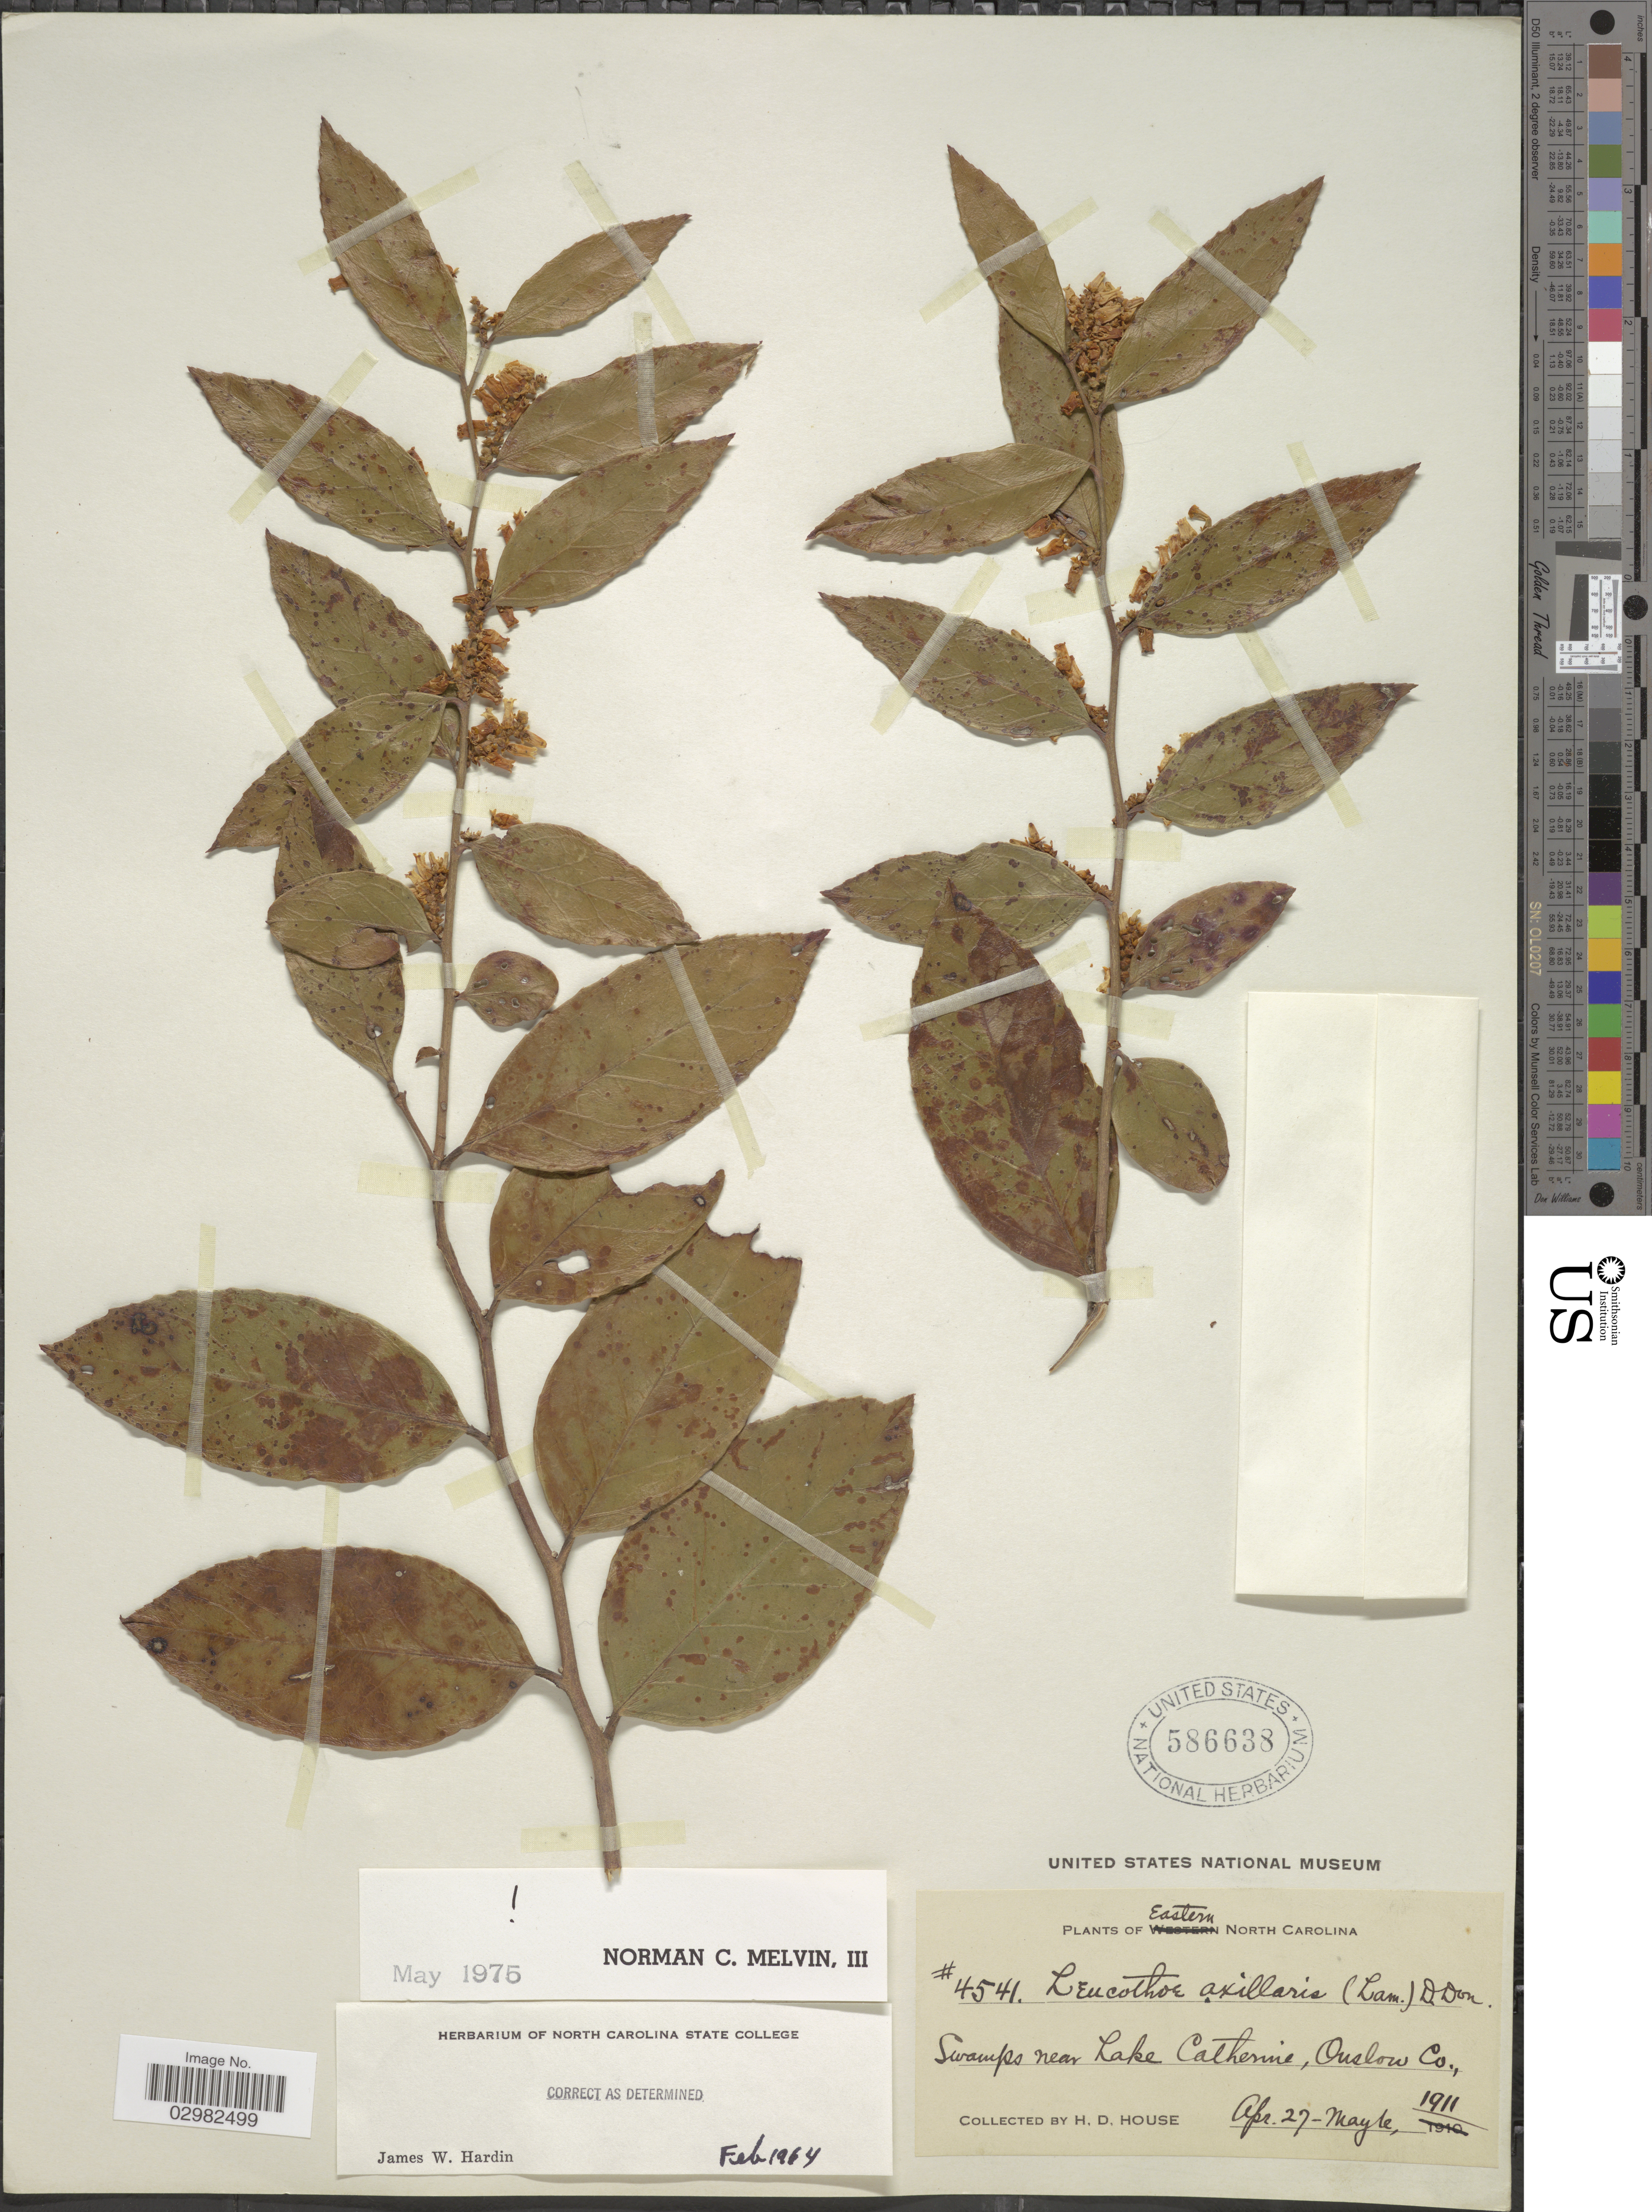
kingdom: Plantae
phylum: Tracheophyta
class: Magnoliopsida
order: Ericales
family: Ericaceae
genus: Leucothoe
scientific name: Leucothoë axillaris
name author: (Lam.) D. Don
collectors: H. D. House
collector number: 4541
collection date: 1911-04-27/1911-05-06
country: United States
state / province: North Carolina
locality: Eastern North Carolina, Swamps near Lake Catherine, Onslow Co.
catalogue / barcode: US 586638